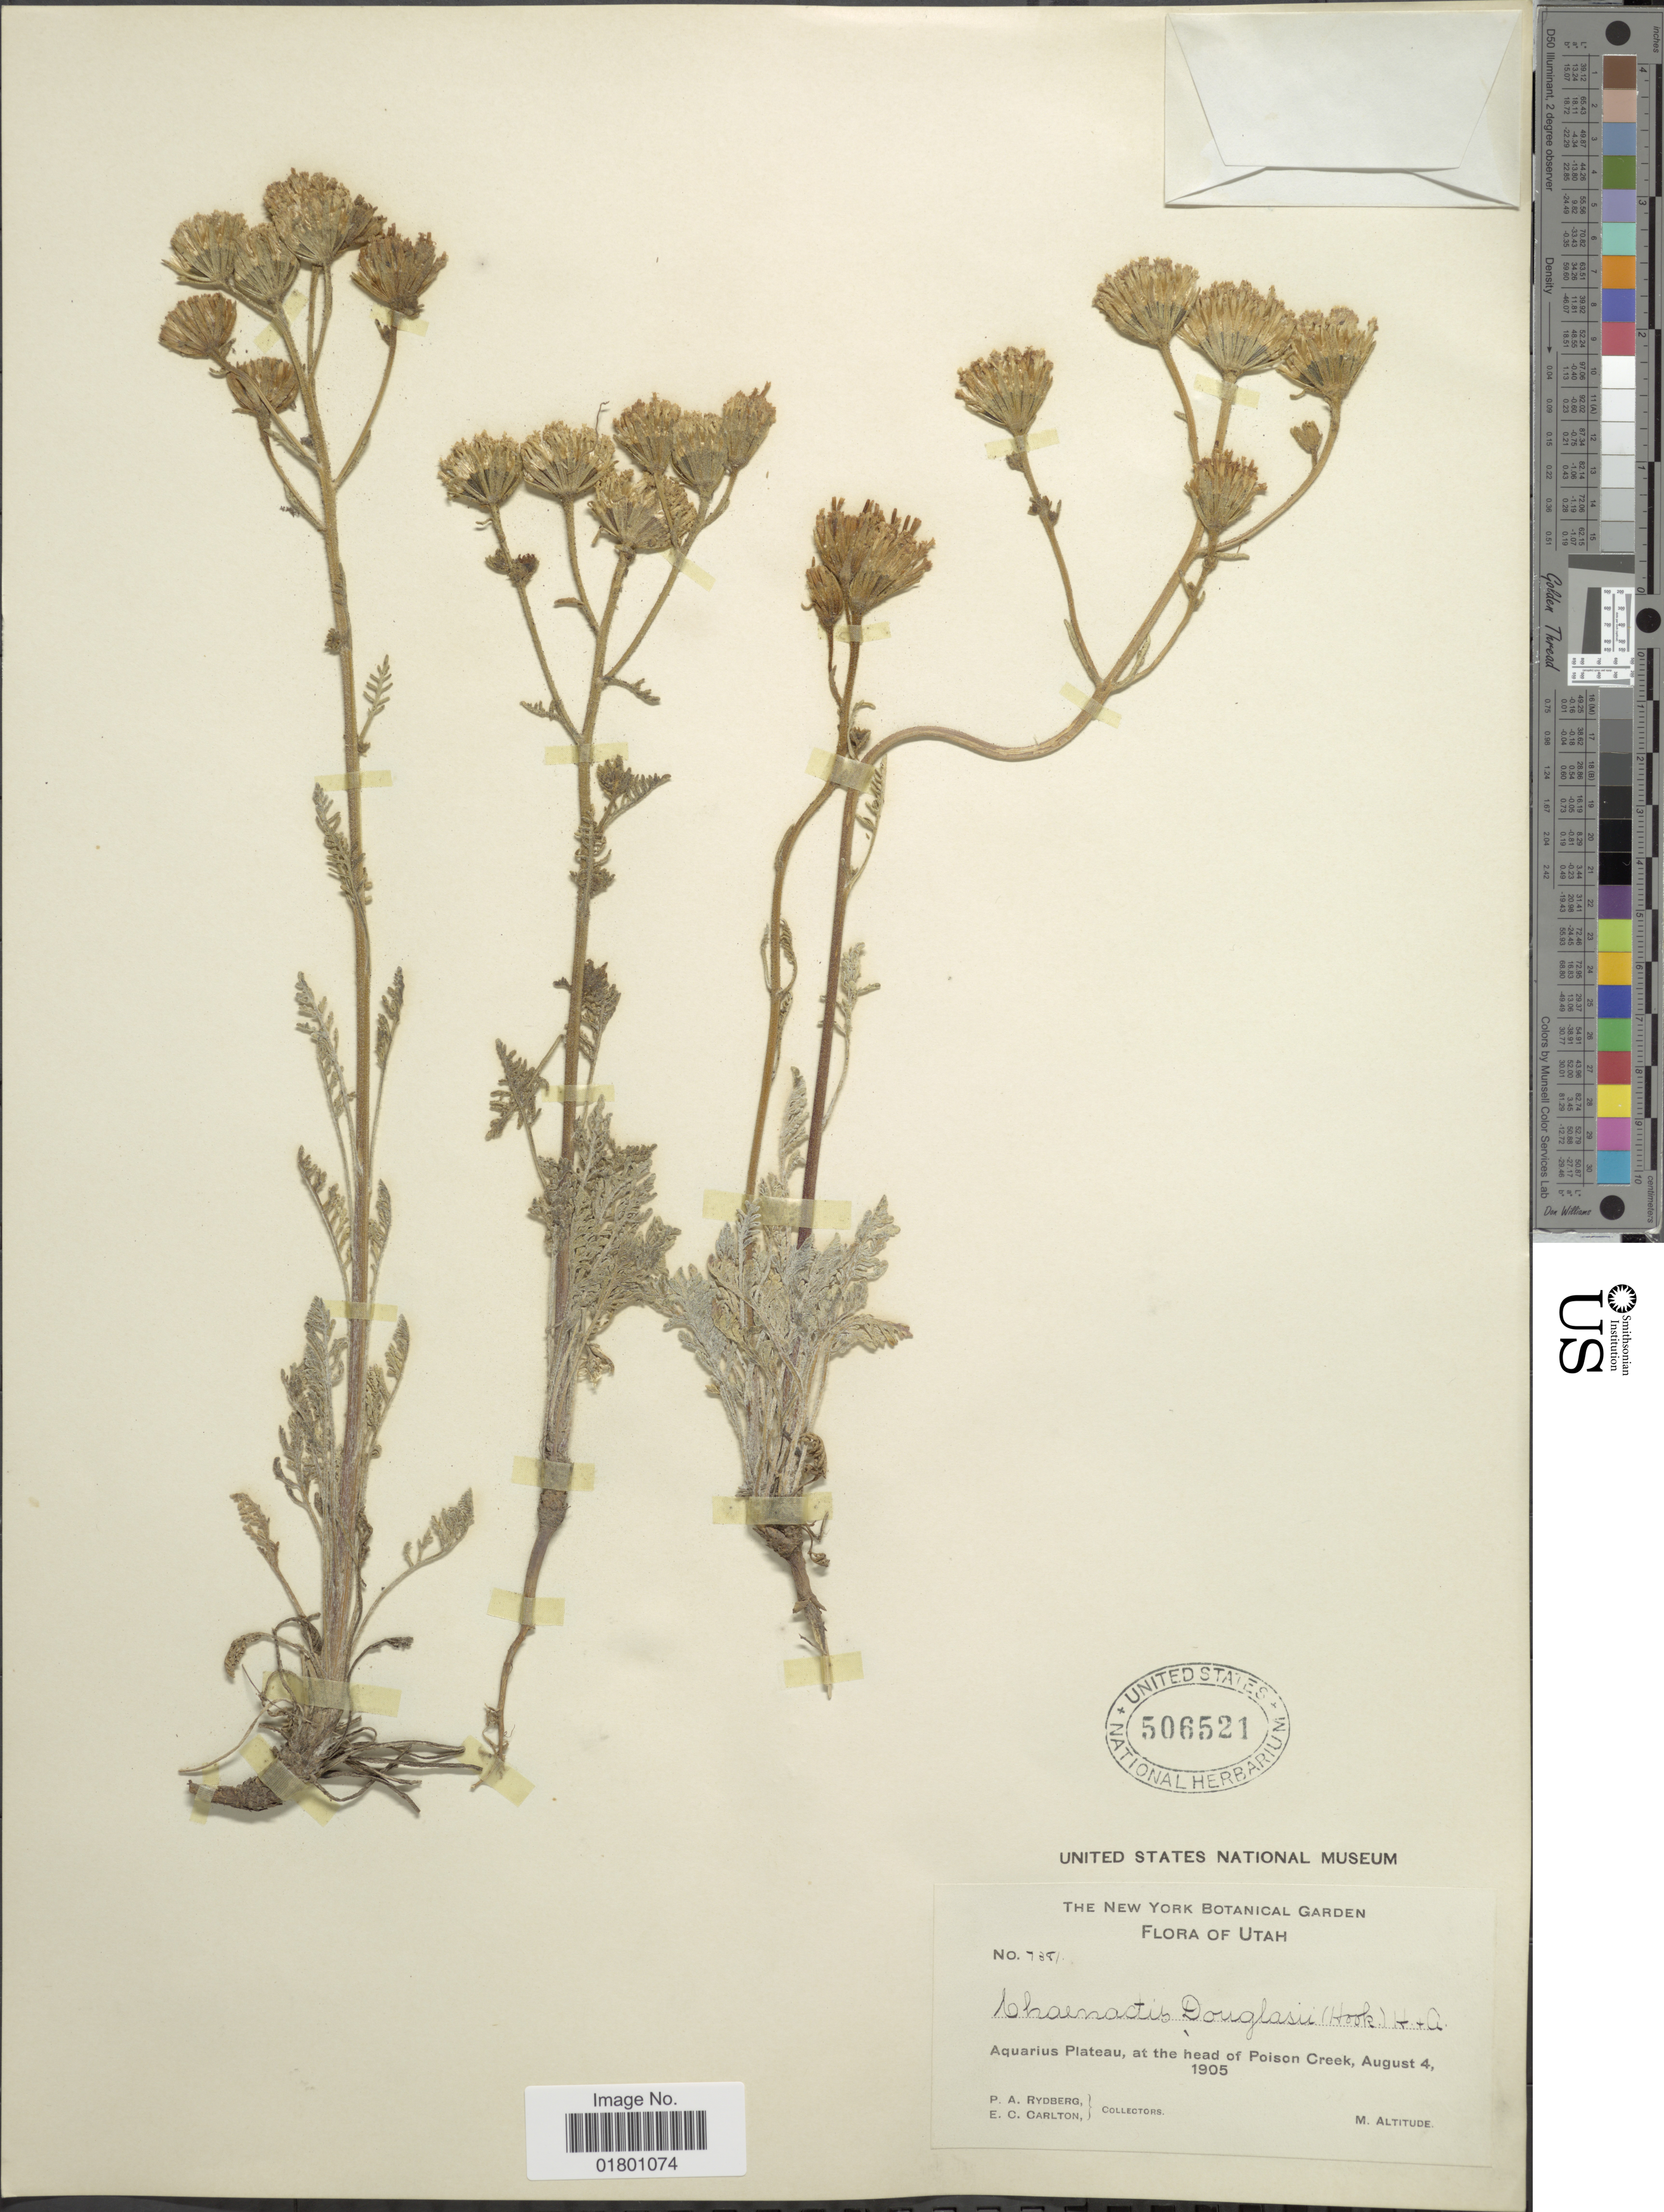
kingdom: Plantae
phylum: Tracheophyta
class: Magnoliopsida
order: Asterales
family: Asteraceae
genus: Chaenactis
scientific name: Chaenactis douglasii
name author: Hook. & Arn.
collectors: P. A. Rydberg & E. Carlton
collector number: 7381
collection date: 1905-08-04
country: United States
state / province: Utah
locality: Aquarius Plateau, at the head of Poison Creek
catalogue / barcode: US 506521